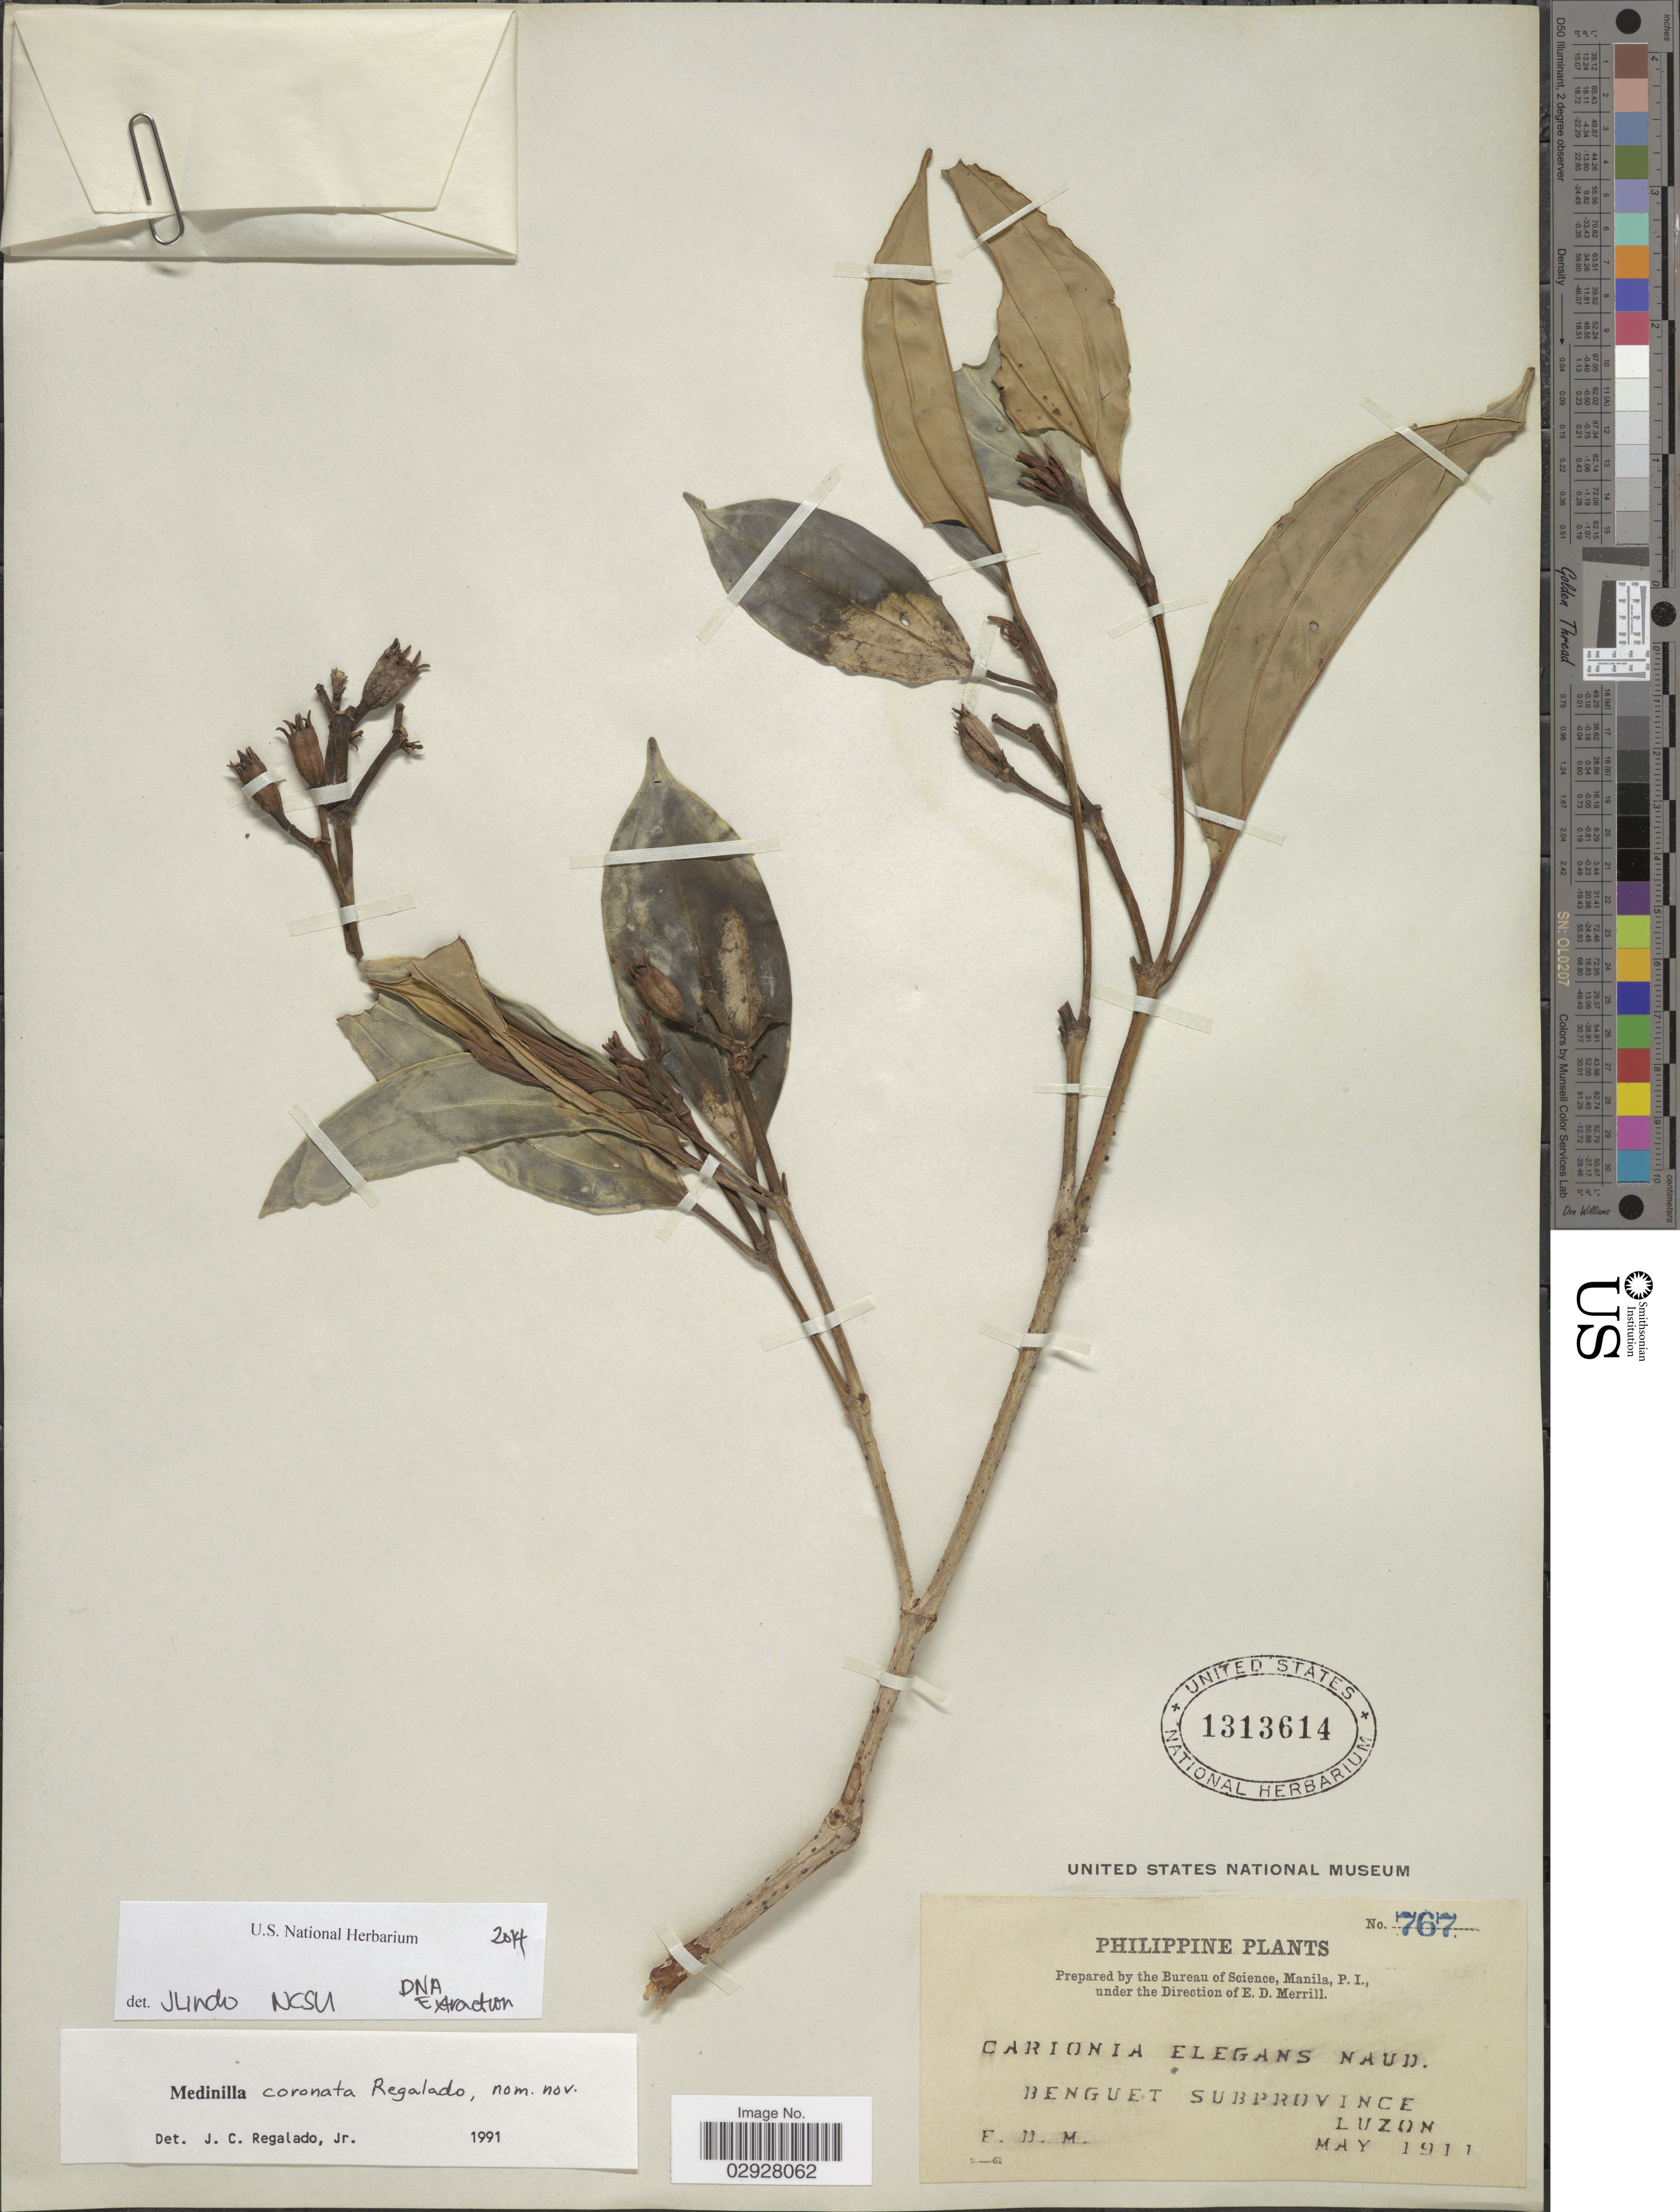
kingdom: Plantae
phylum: Tracheophyta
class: Magnoliopsida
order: Myrtales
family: Melastomataceae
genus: Medinilla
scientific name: Medinilla coronata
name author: Regalado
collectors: E. D. Merrill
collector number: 767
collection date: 1911-05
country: Philippines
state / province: Cordillera (Administrative Region)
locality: Benguet Subprovince, Luzon.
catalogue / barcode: US 1313614